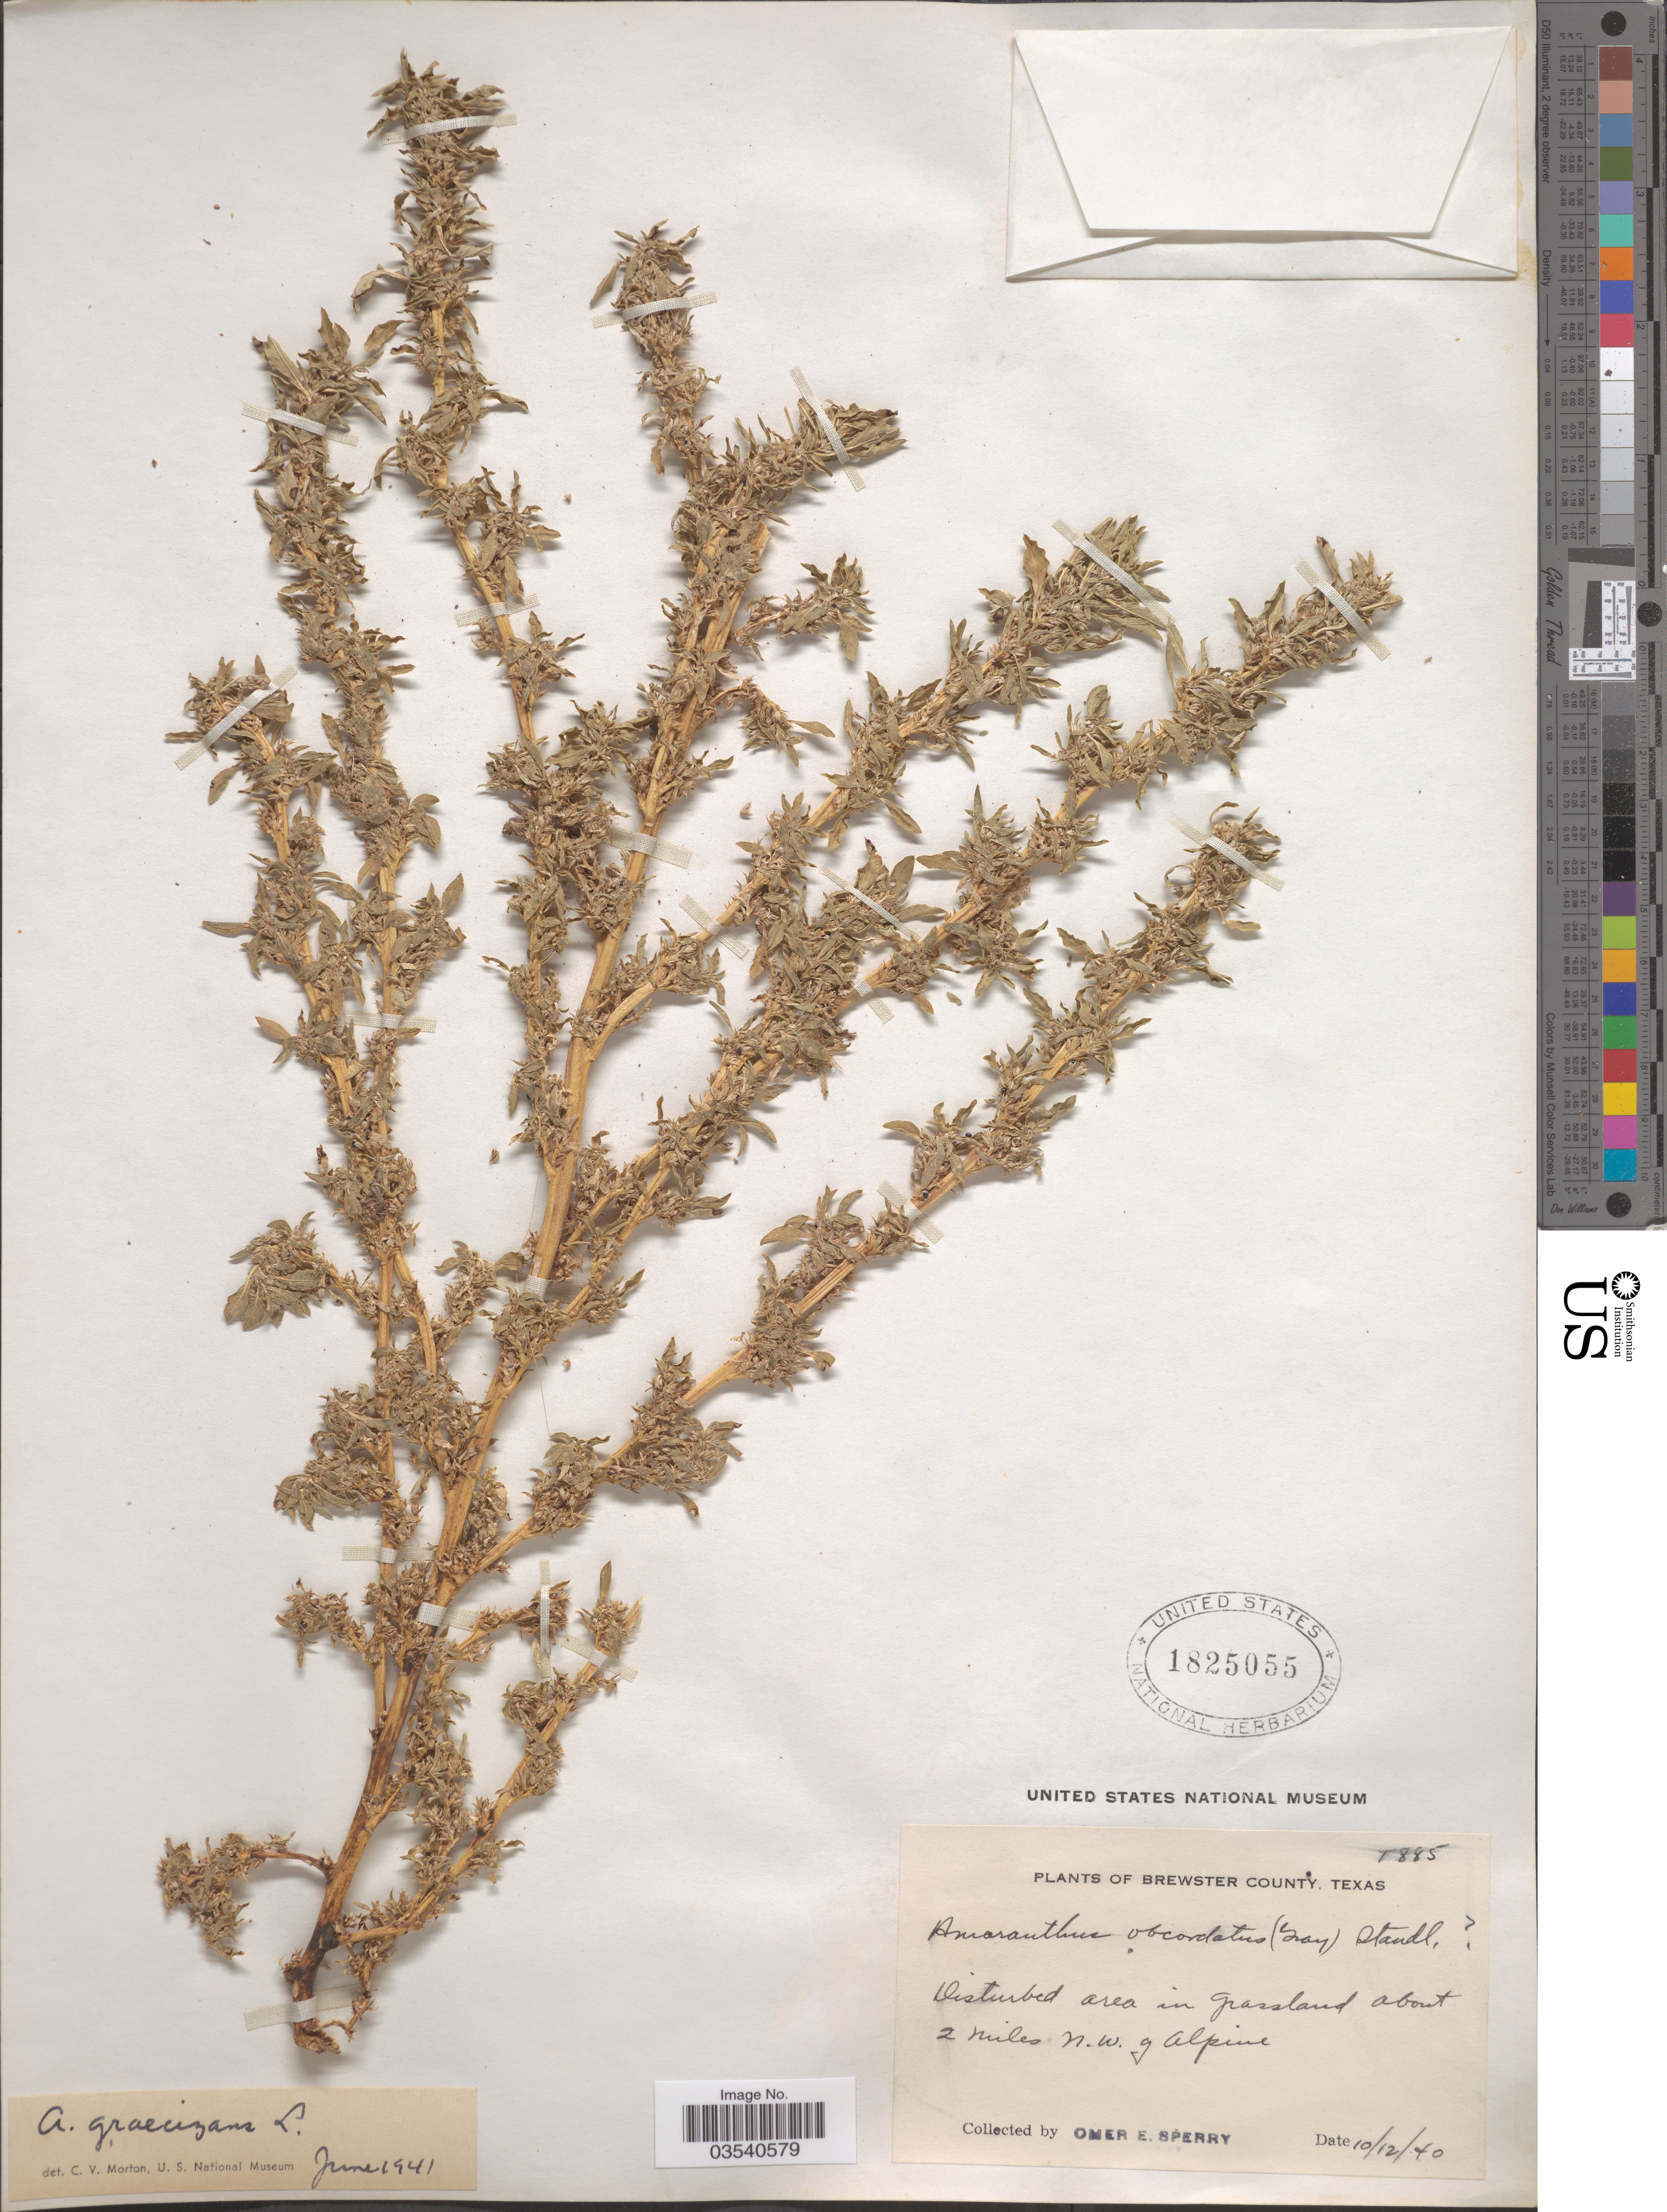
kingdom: Plantae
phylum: Tracheophyta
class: Magnoliopsida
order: Caryophyllales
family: Amaranthaceae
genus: Amaranthus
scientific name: Amaranthus graecizans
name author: L.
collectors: O. E. Sperry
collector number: T885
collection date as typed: Transcribed d/m/y: 12/10/40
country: United States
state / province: Texas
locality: Brewster County. About 2 miles N.W. of Alpine.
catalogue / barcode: US 1825055